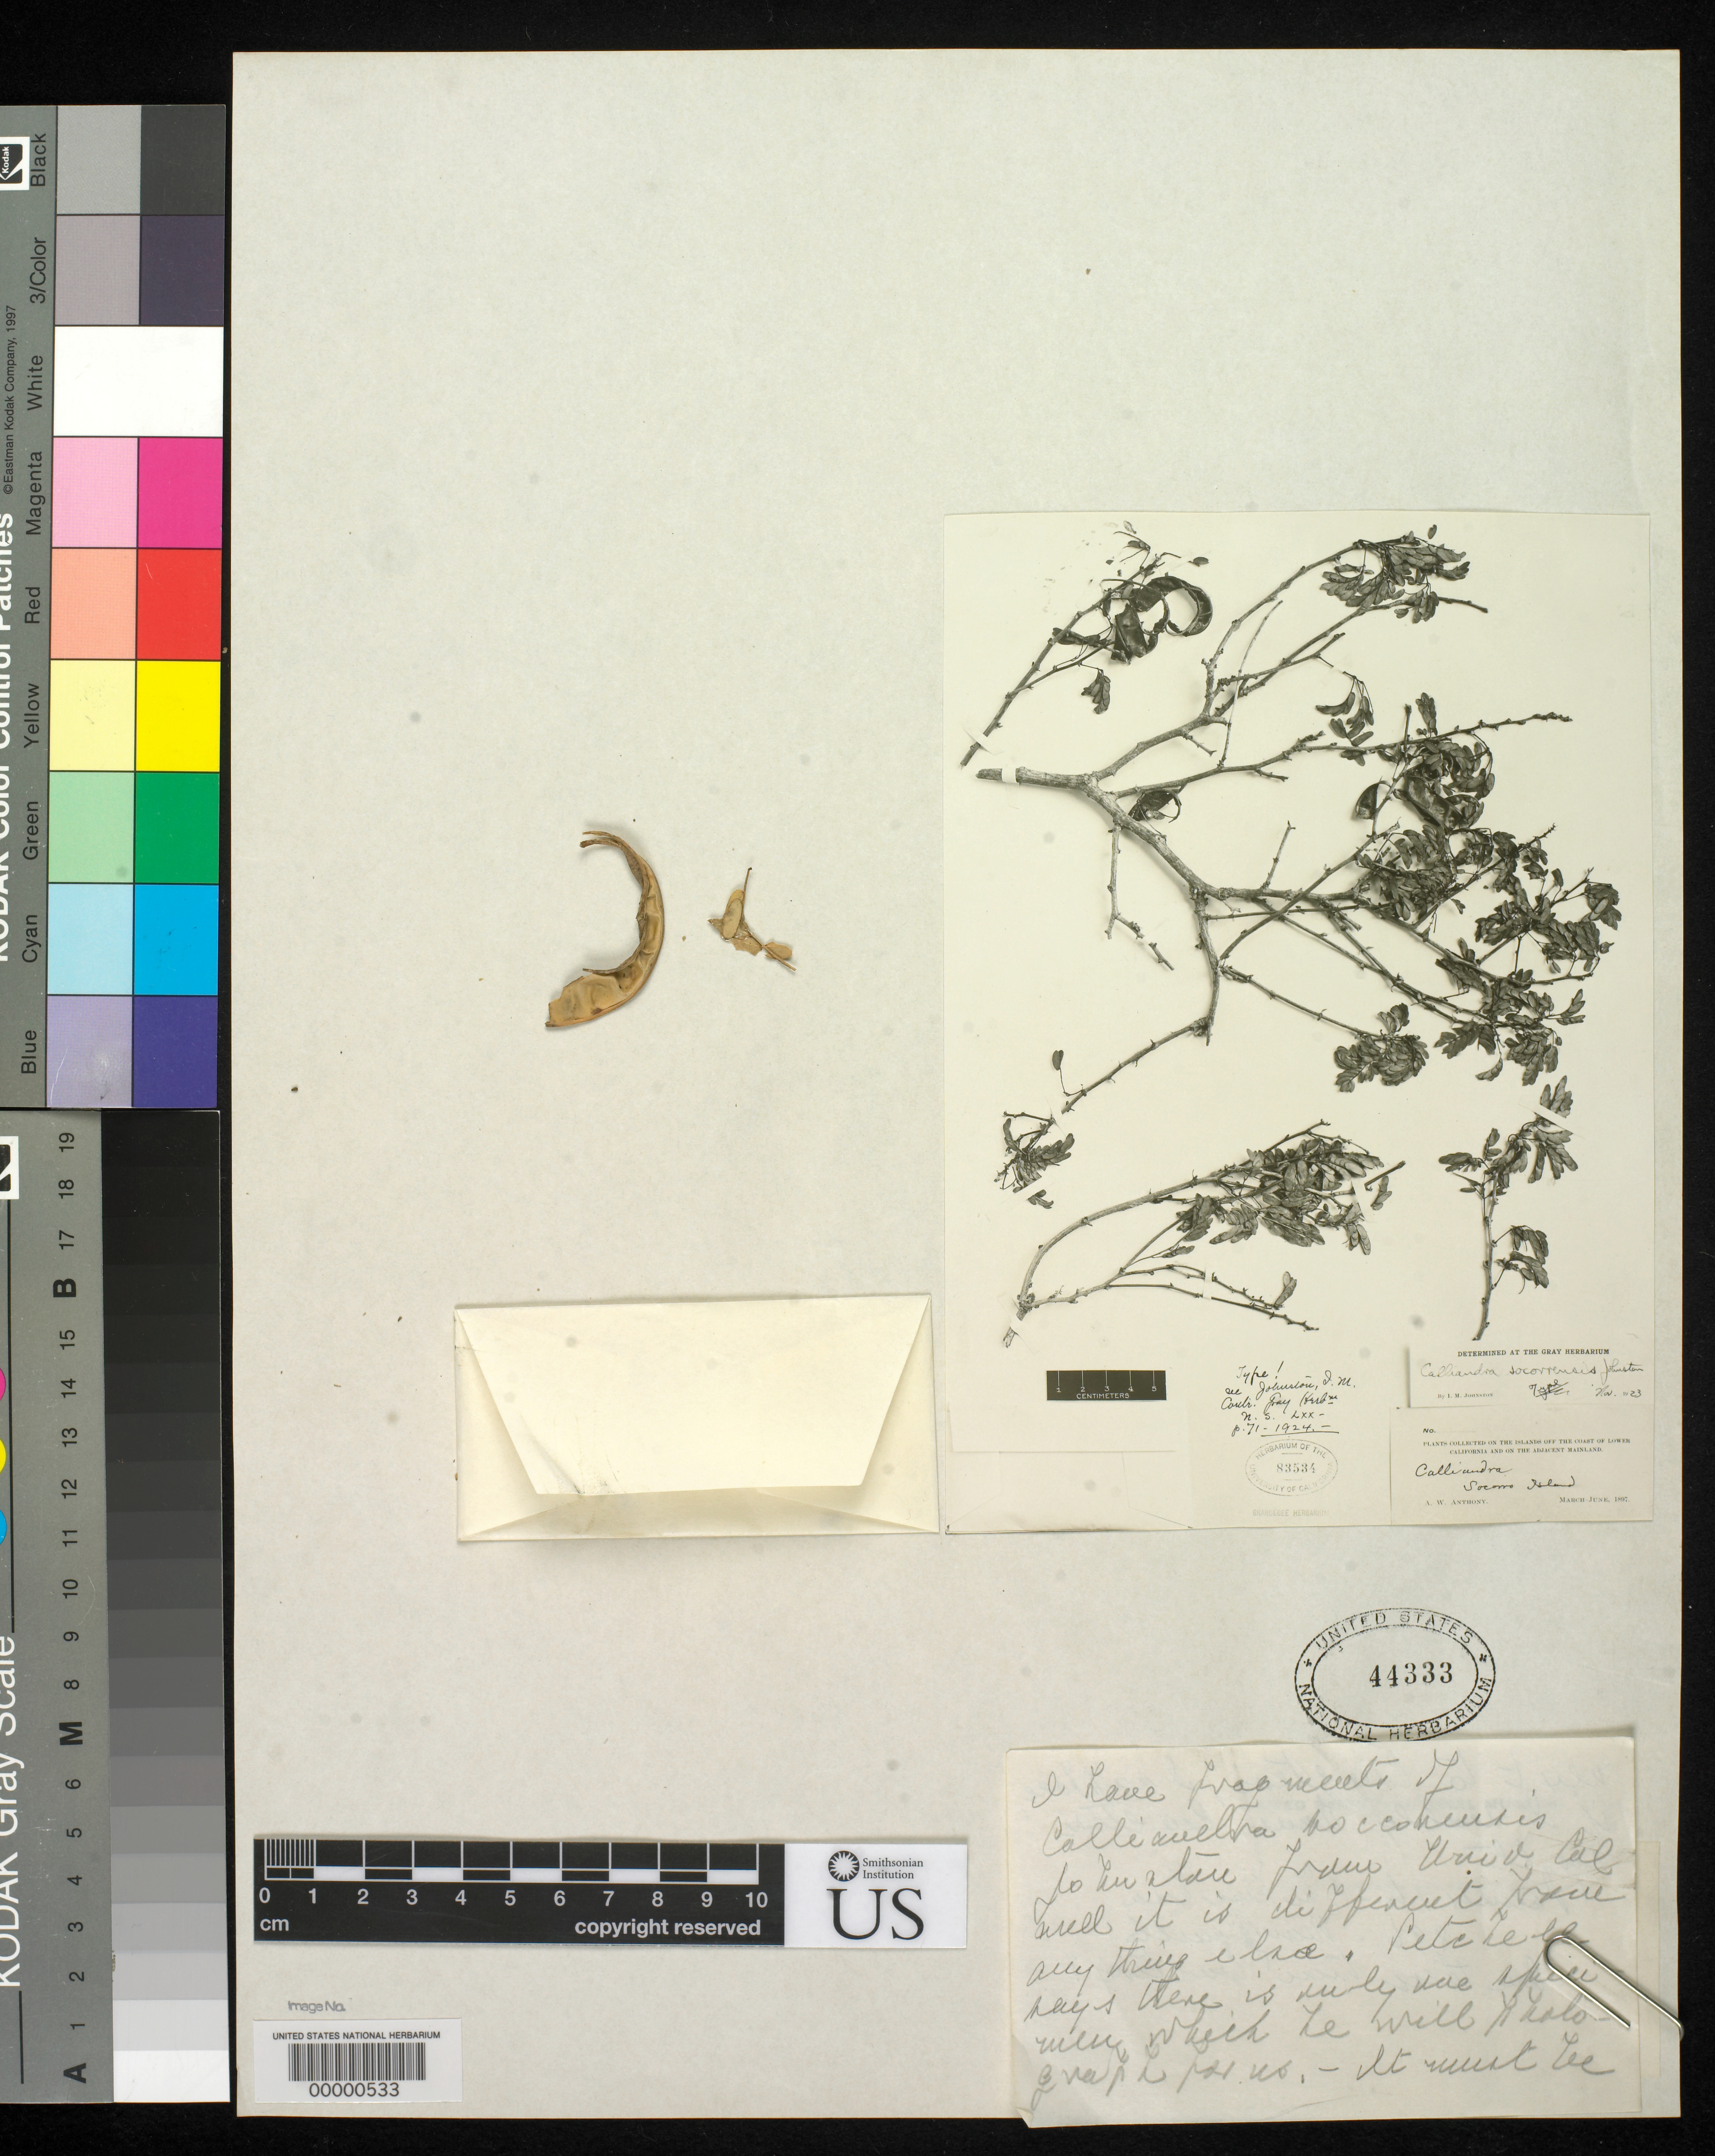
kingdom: Plantae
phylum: Tracheophyta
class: Magnoliopsida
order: Fabales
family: Fabaceae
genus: Calliandra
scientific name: Calliandra socorrensis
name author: I.M. Johnst.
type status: Type Fragment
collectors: A. W. Anthony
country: Mexico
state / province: Colima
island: Socorro Island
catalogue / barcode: US 44333